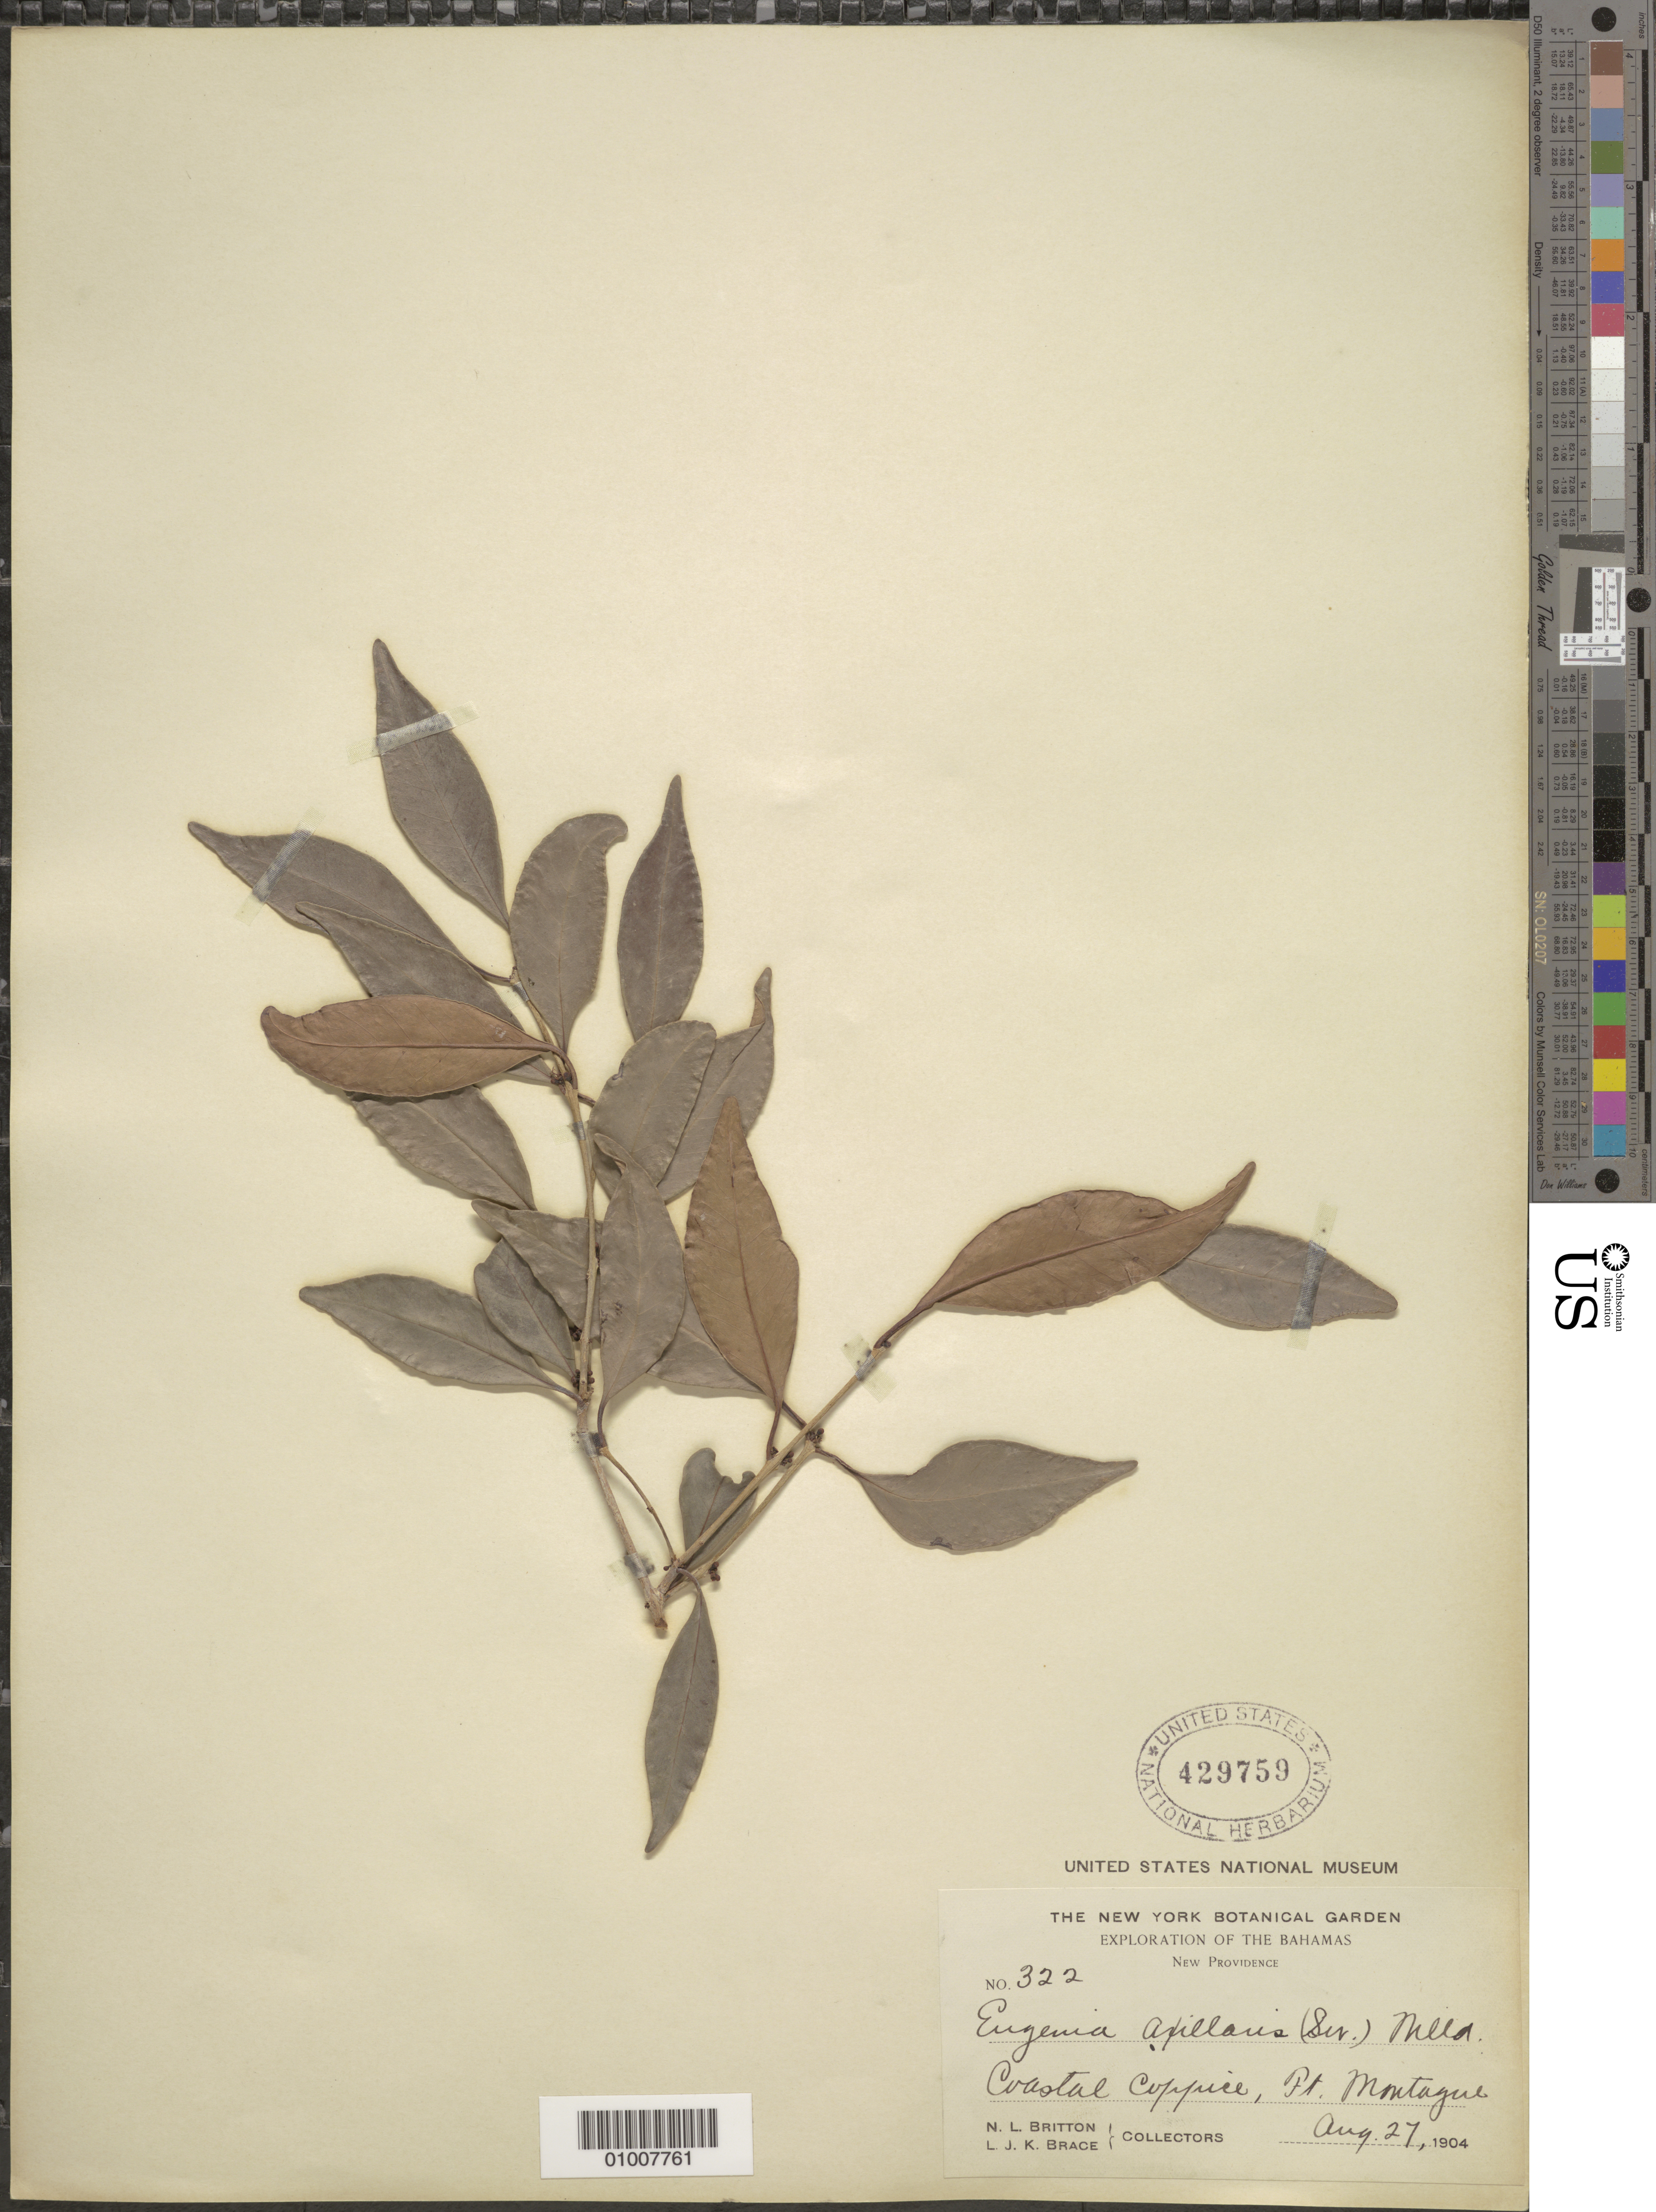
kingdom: Plantae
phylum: Tracheophyta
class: Magnoliopsida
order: Myrtales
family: Myrtaceae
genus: Eugenia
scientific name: Eugenia axillaris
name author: (Sw.) Willd.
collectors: N. Britton & L. J. K. Brace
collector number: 322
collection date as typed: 27 Aug 1904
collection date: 1904-08-27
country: Bahamas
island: New Providence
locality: Ft. Montague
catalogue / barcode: US 429759